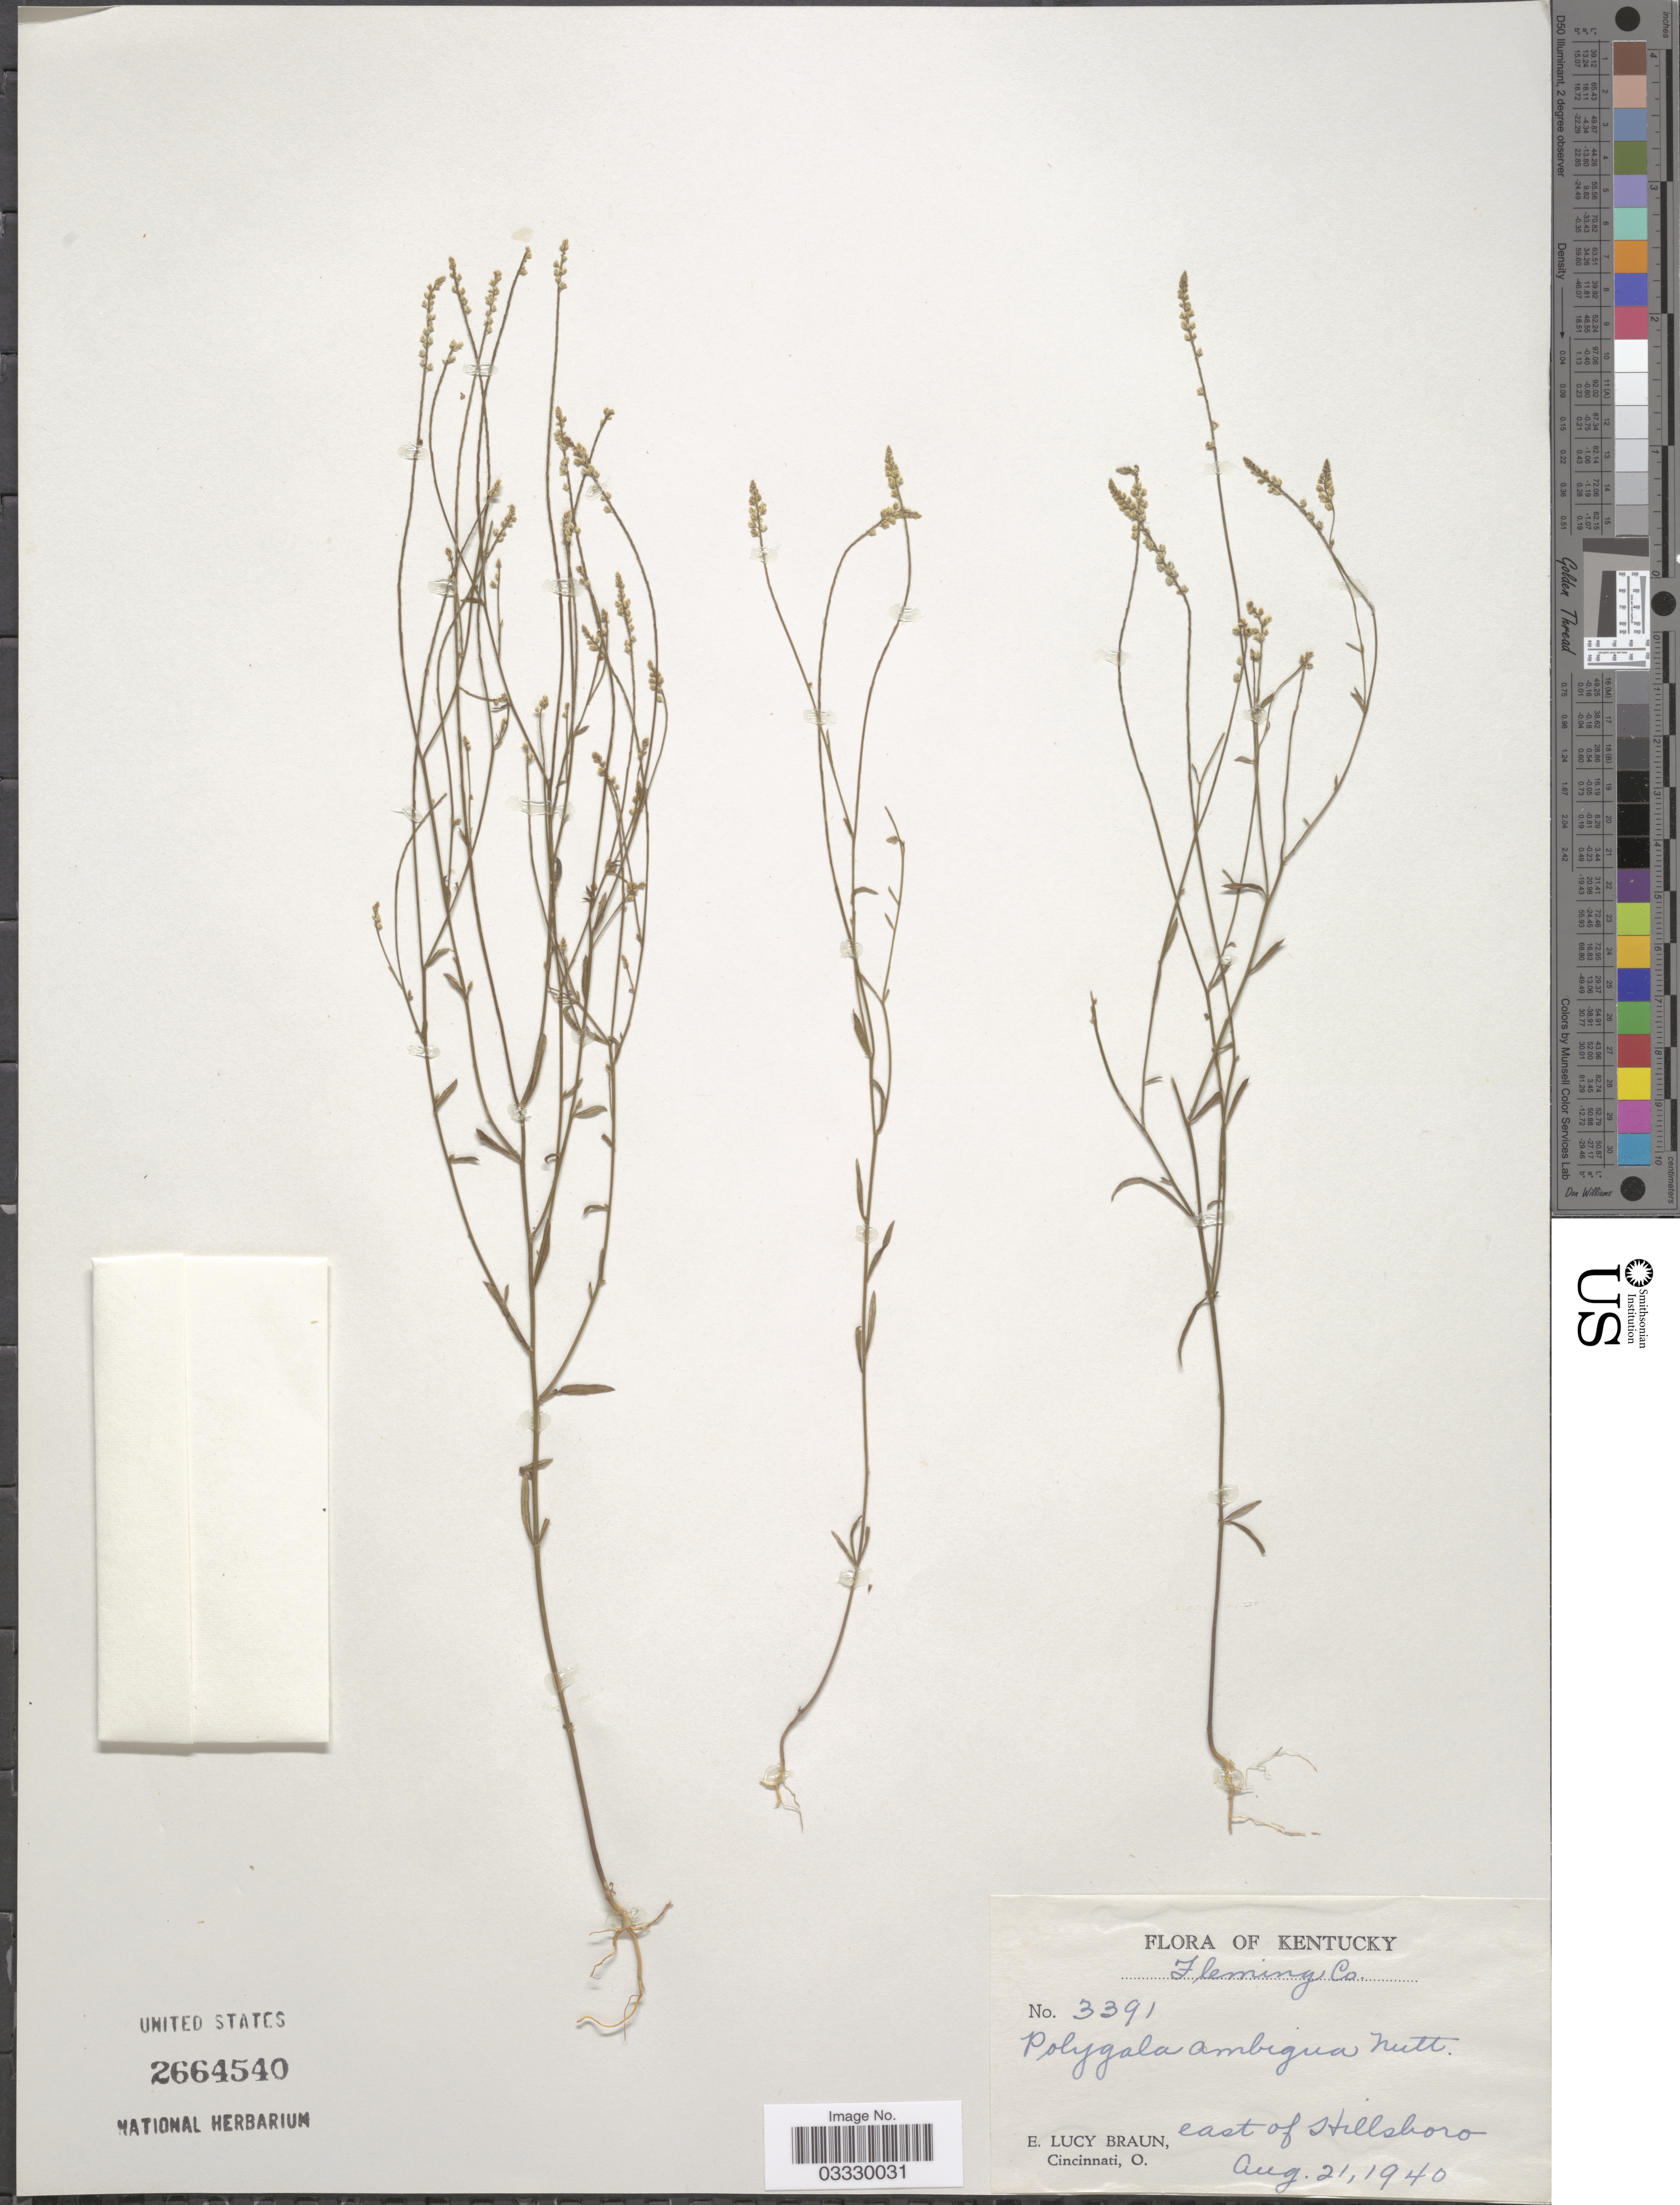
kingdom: Plantae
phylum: Tracheophyta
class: Magnoliopsida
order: Fabales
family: Polygalaceae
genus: Polygala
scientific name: Polygala ambigua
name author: Nutt.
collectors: E. L. Braun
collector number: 3391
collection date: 1940-08-21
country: United States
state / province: Kentucky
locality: Fleming Co. East of Stillshoro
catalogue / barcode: US 2664540